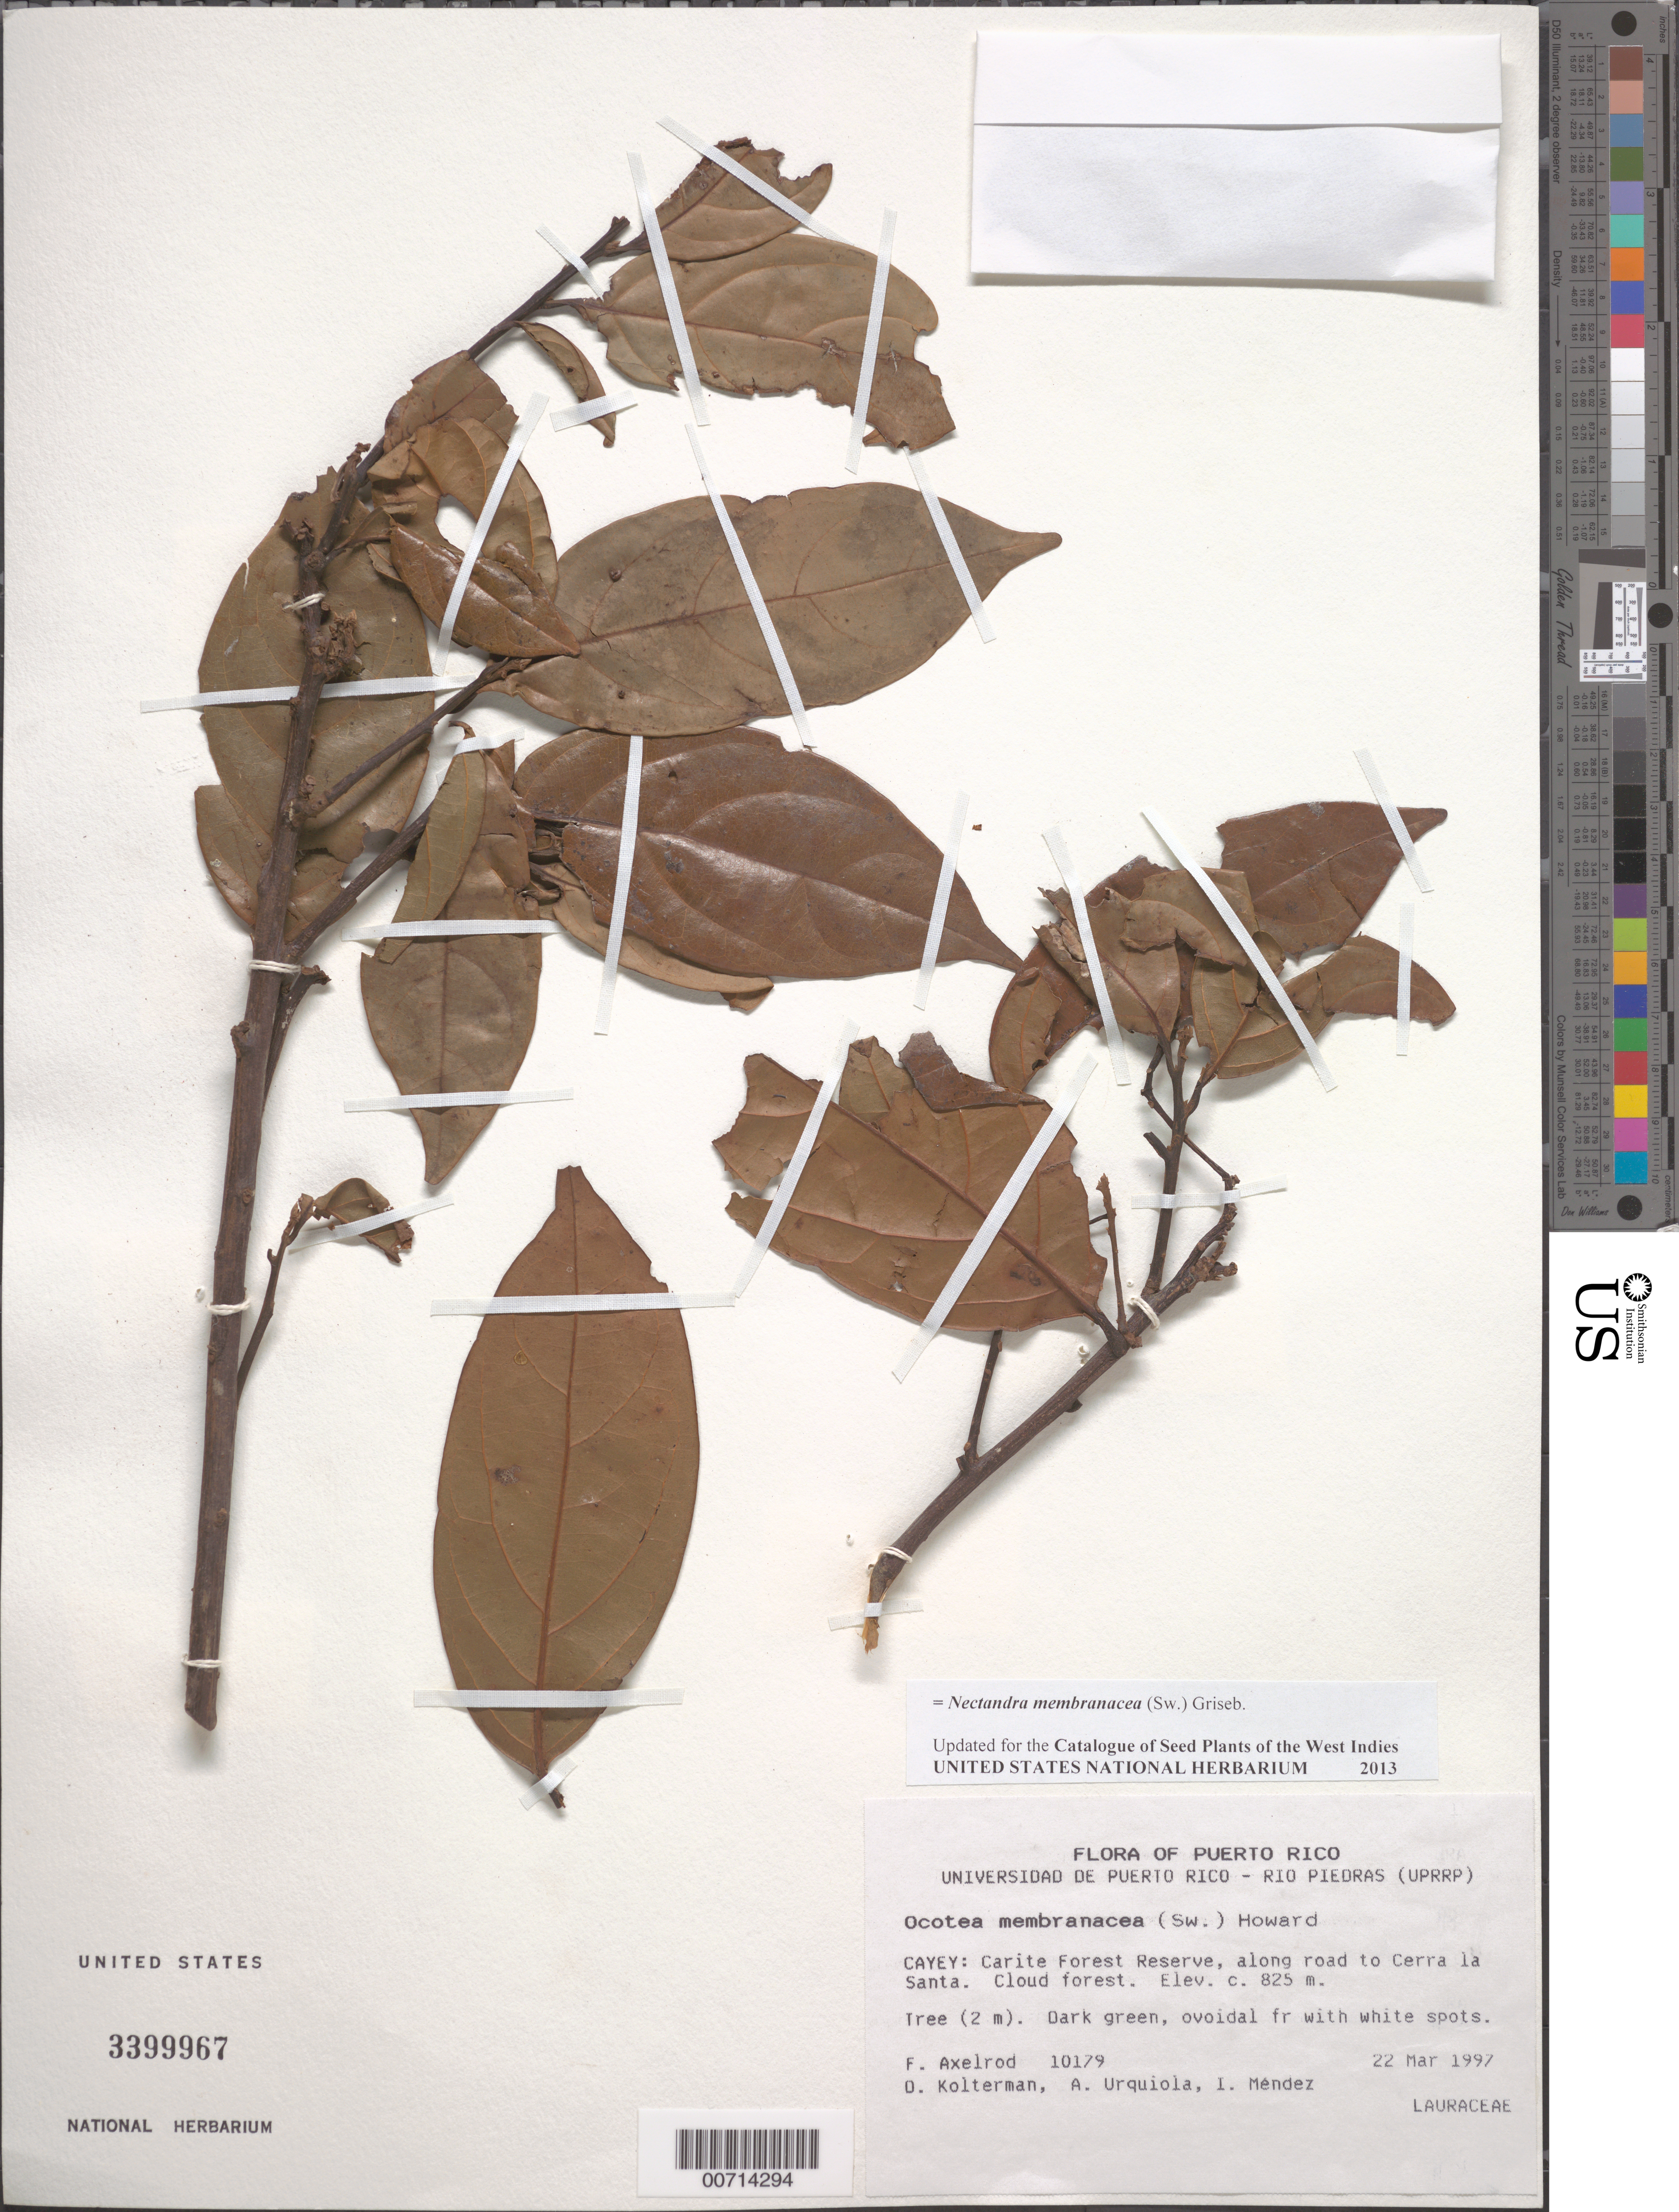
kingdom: Plantae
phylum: Tracheophyta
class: Magnoliopsida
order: Laurales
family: Lauraceae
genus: Nectandra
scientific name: Nectandra membranacea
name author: (Sw.) Griseb.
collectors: F. S. Axelrod, O. Kolterman, A. Urquiola & I. Méndez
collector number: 10179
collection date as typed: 22 Mar 1997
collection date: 1997-03-22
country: Puerto Rico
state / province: Cayey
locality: Carite Forest Reserve, along road to Cerra la Santa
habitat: Cloud forest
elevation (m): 825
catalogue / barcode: US 3399967